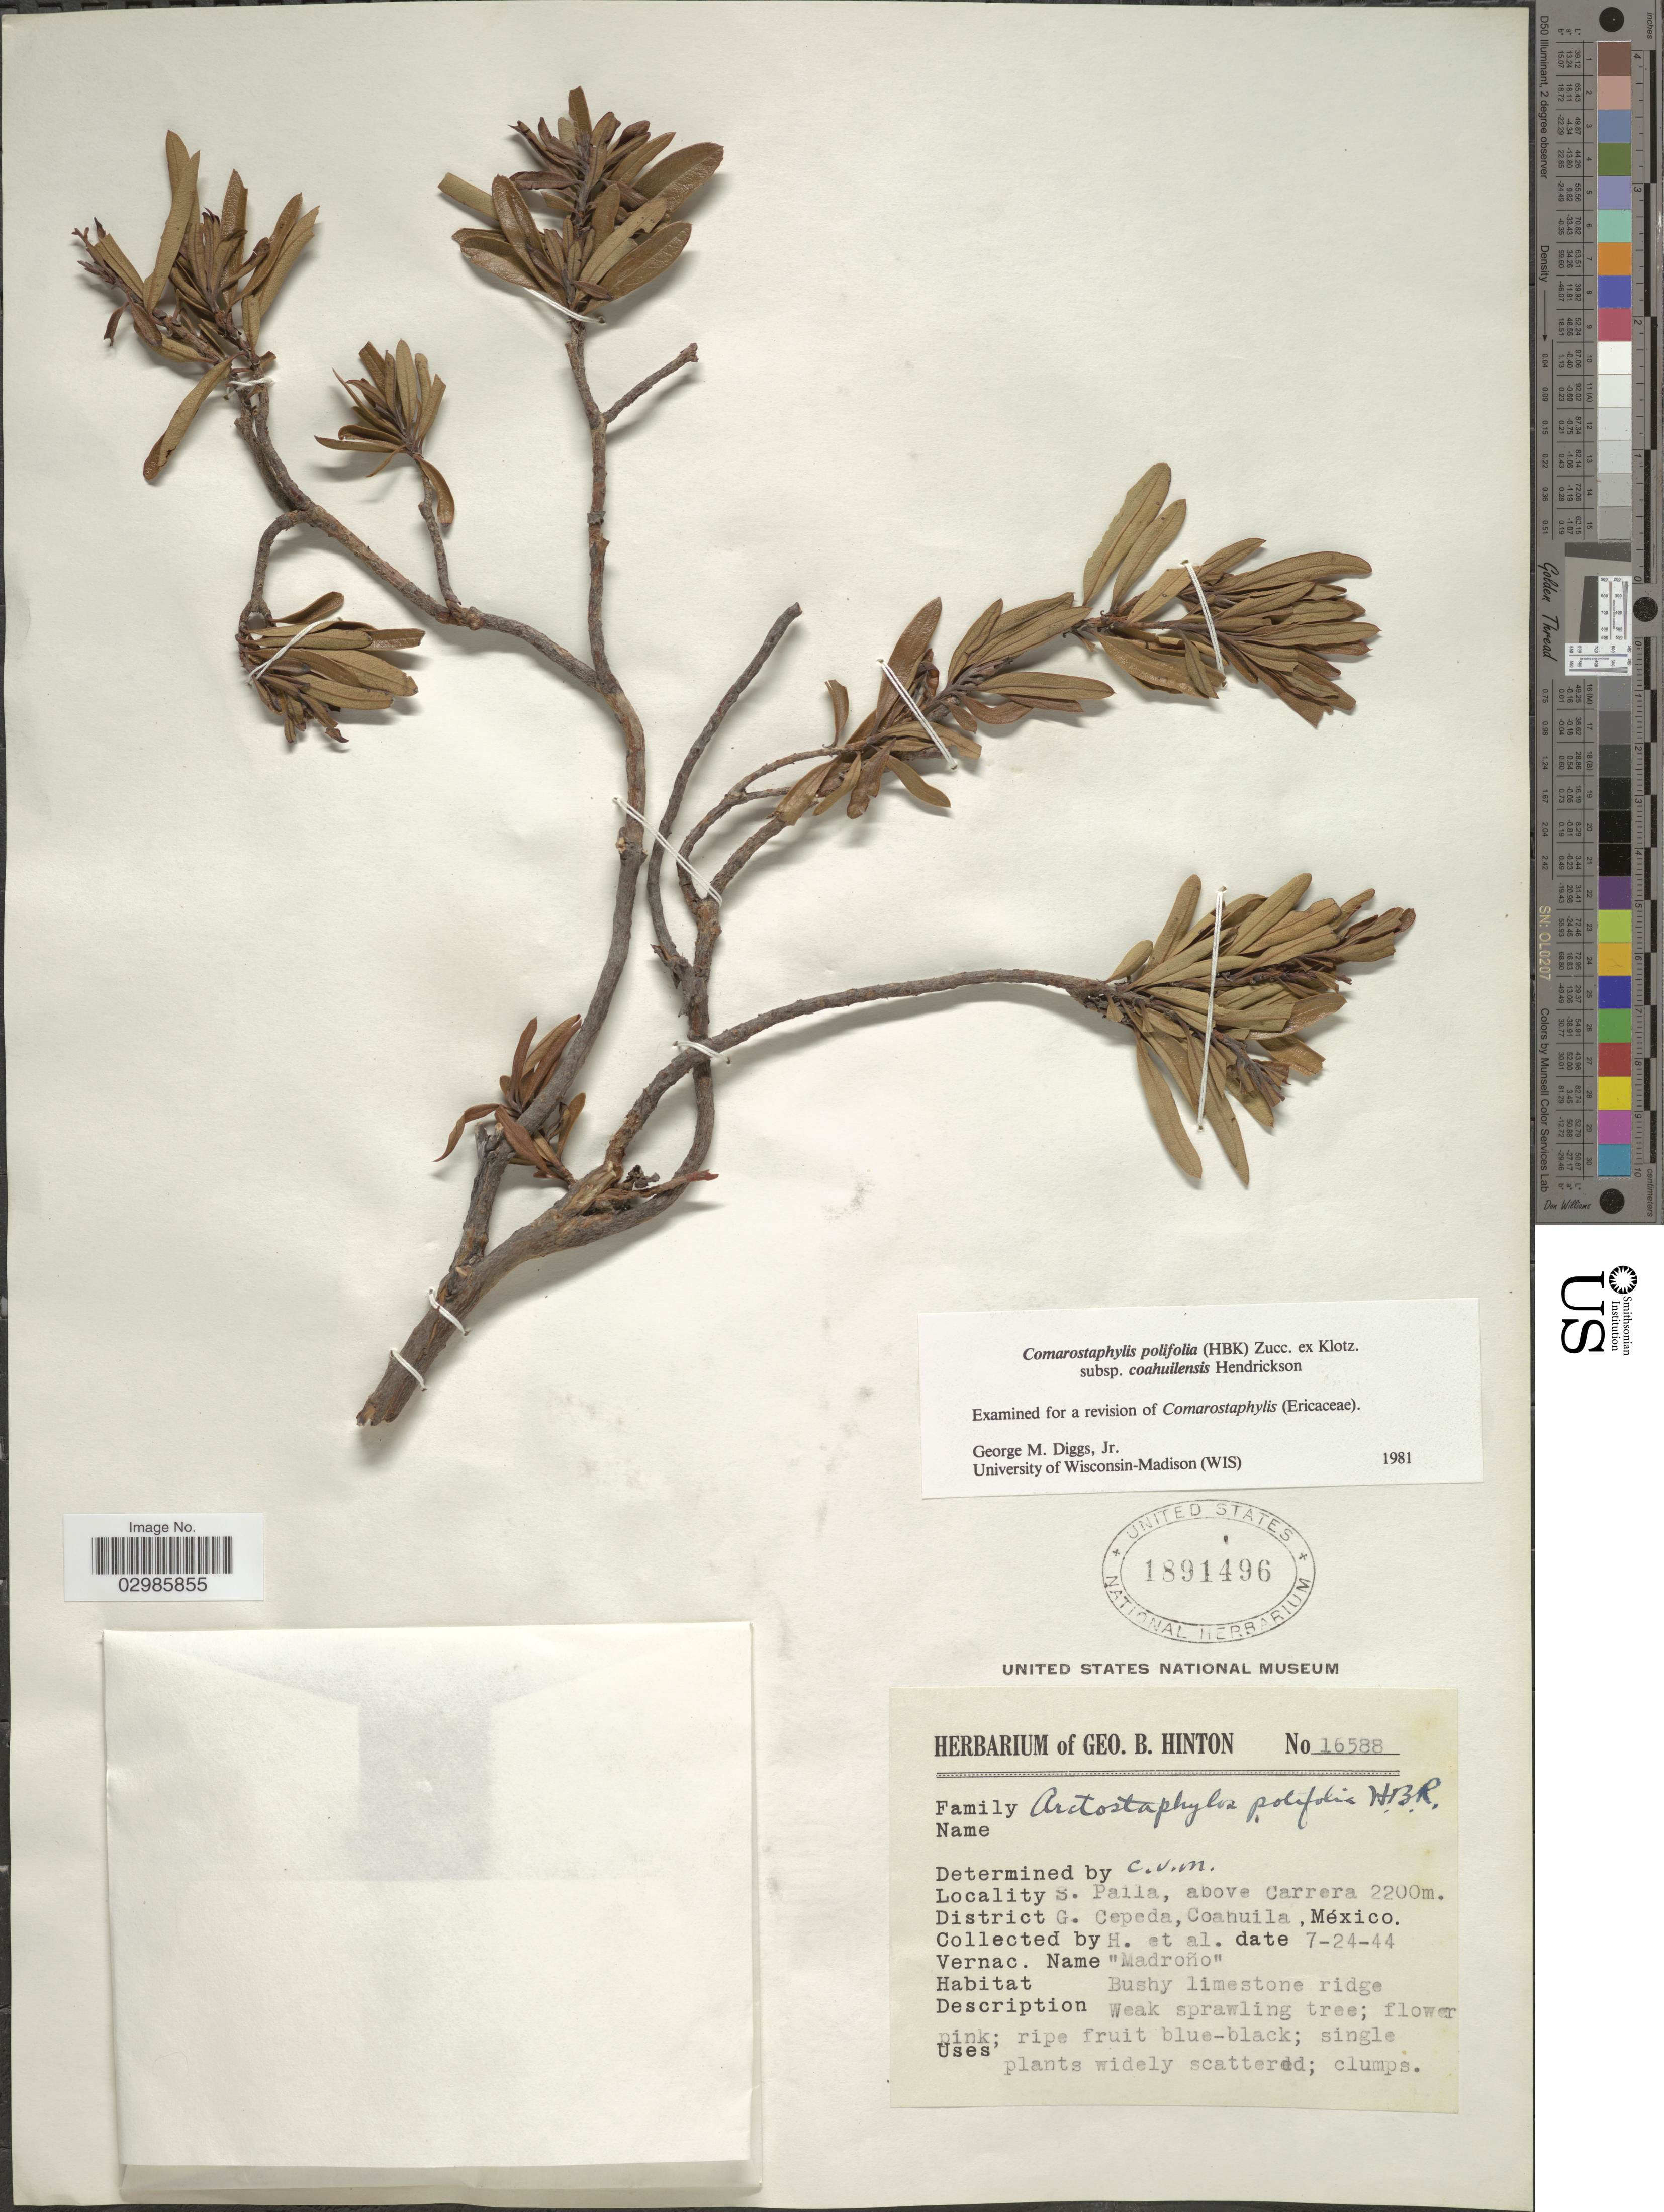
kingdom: Plantae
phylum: Tracheophyta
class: Magnoliopsida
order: Ericales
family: Ericaceae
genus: Comarostaphylis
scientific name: Comarostaphylis polifolia subsp. coahuilensis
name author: Henrickson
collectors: G. B. Hinton & et al.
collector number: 16588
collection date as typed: Transcribed d/m/y: 24/7/44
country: Mexico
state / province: Coahuila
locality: S. Palla, above Carrera. District G. Cepeda.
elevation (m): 2200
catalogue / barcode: US 1891496